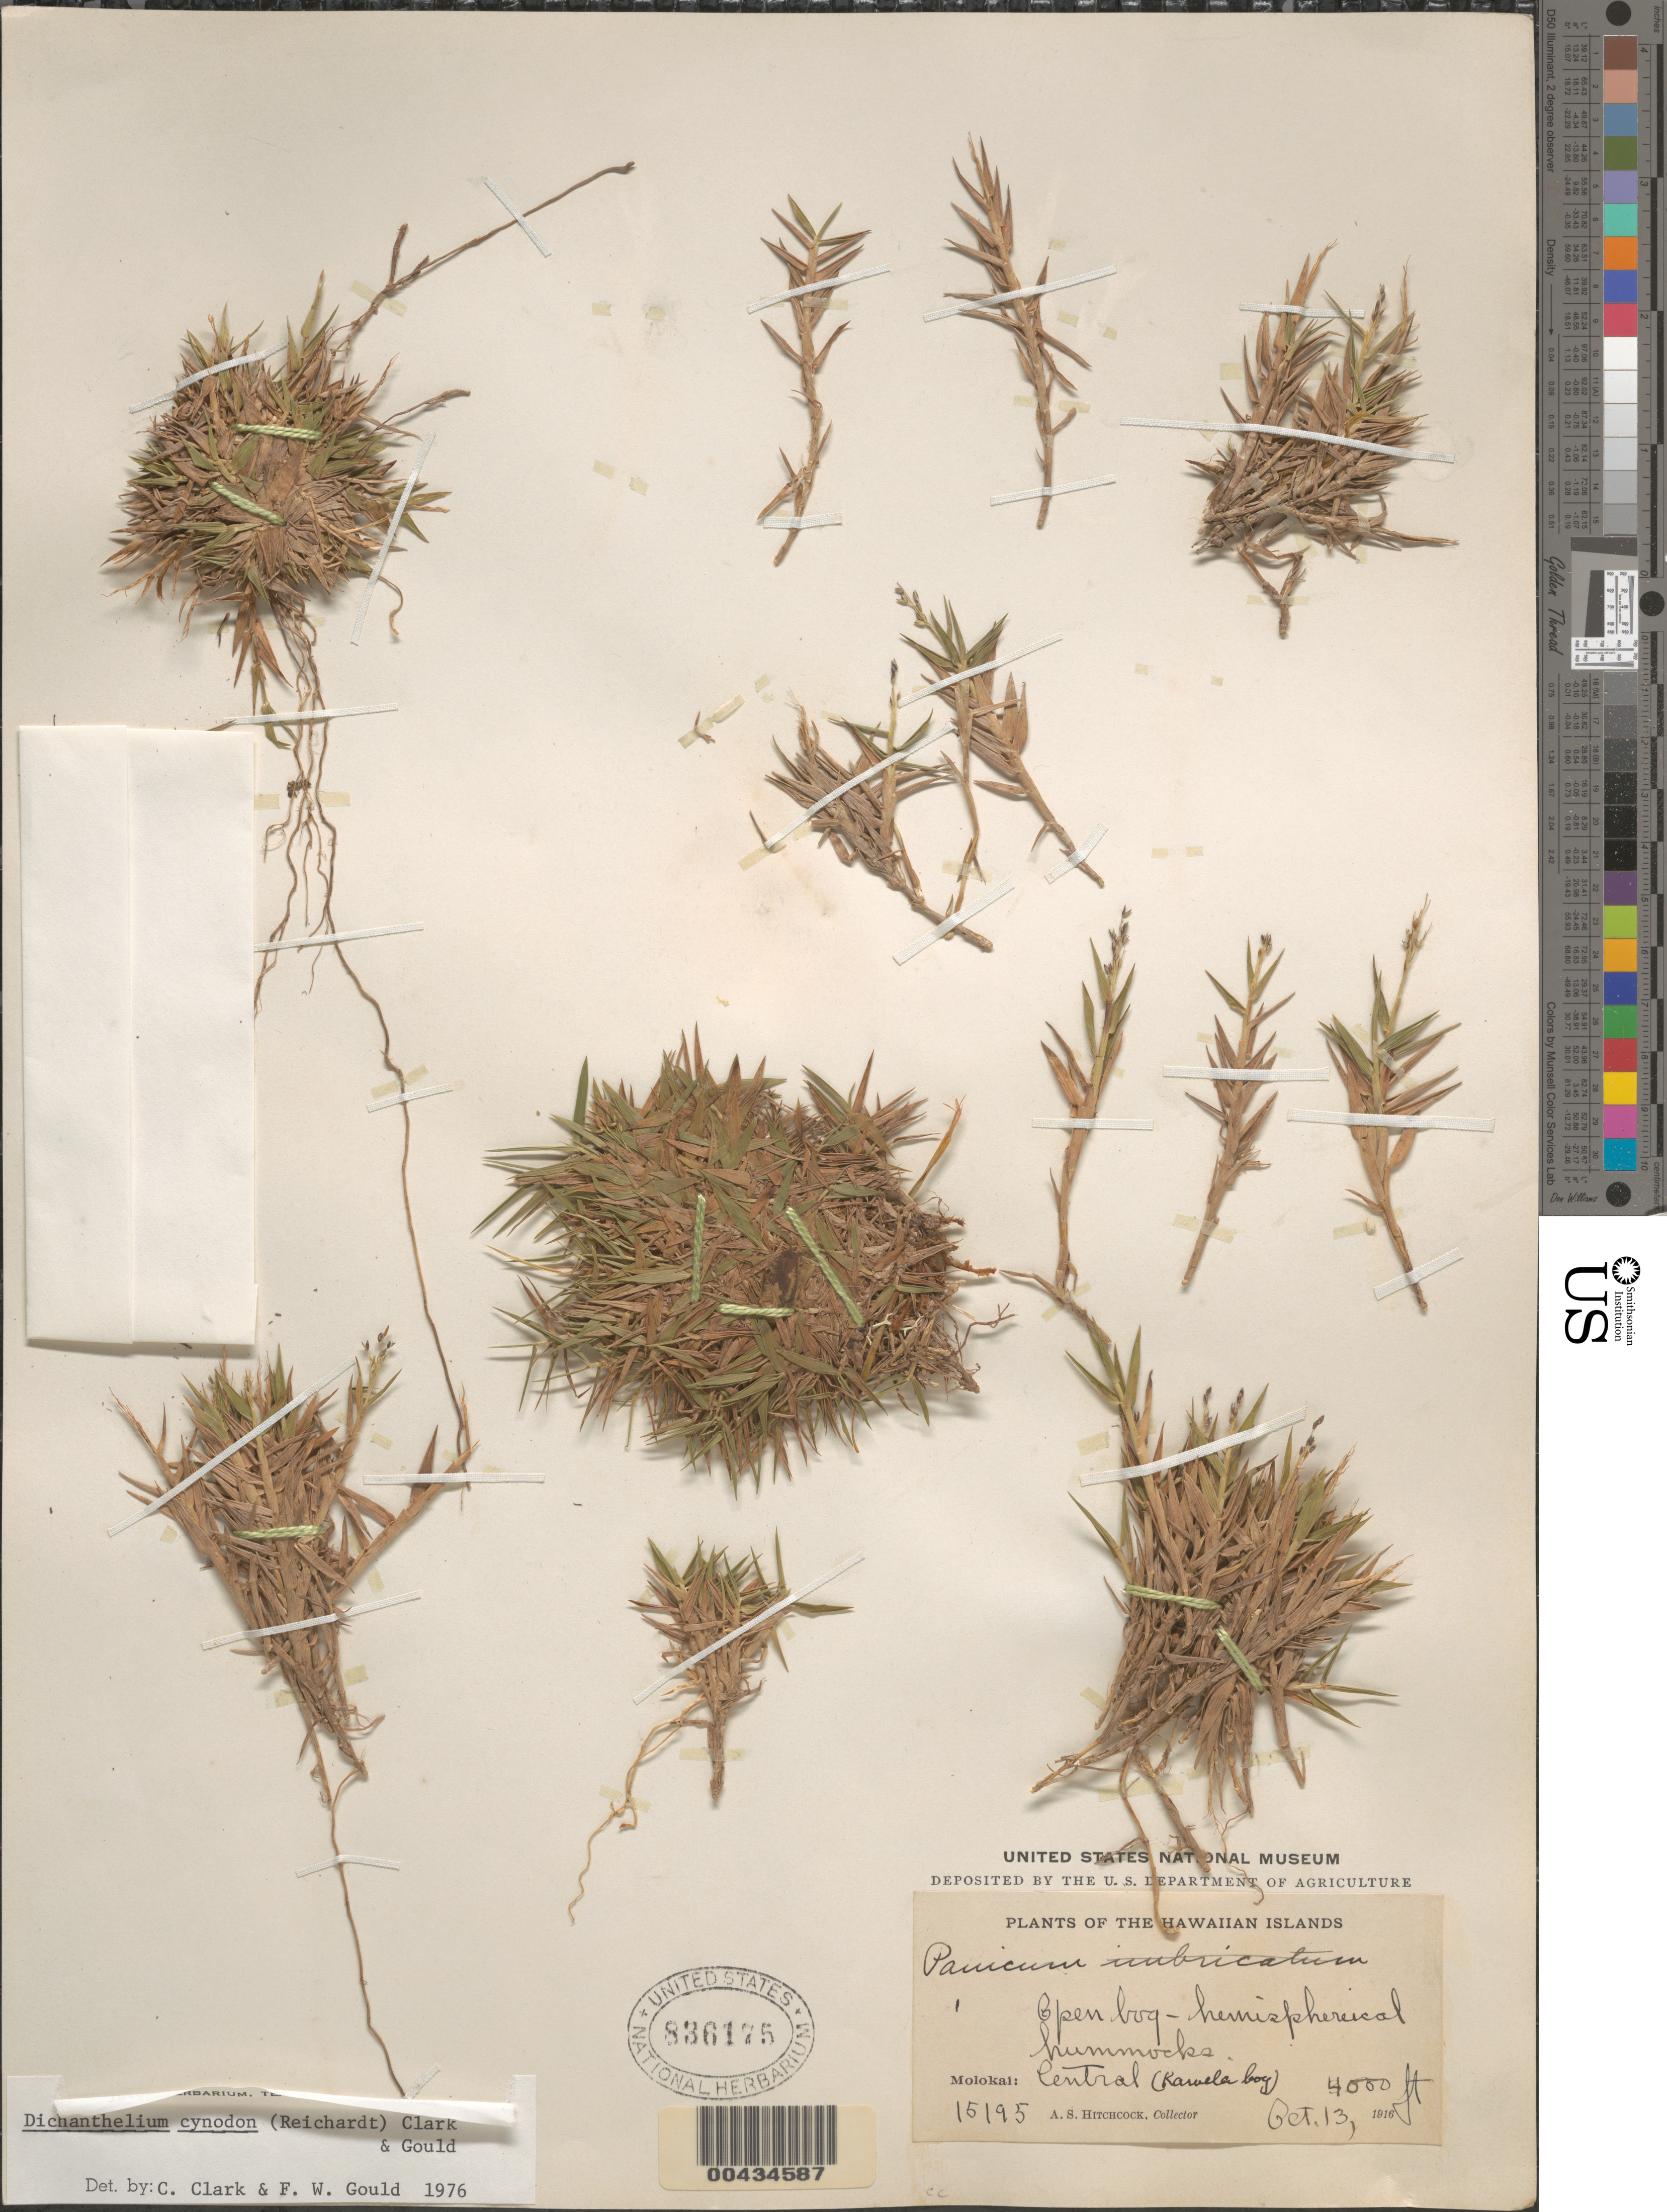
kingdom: Plantae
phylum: Tracheophyta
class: Liliopsida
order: Poales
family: Poaceae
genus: Dichanthelium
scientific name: Dichanthelium cynodon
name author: (Reichardt) C.A. Clark & Gould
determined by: Clark, C. A.; Gould, F. W.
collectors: A. S. Hitchcock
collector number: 15195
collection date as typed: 13 Oct 1916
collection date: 1916-10-13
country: United States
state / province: Hawaii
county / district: Maui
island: Moloka'i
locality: Central Molokai (Kawela bog)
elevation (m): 1219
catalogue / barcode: US 836175